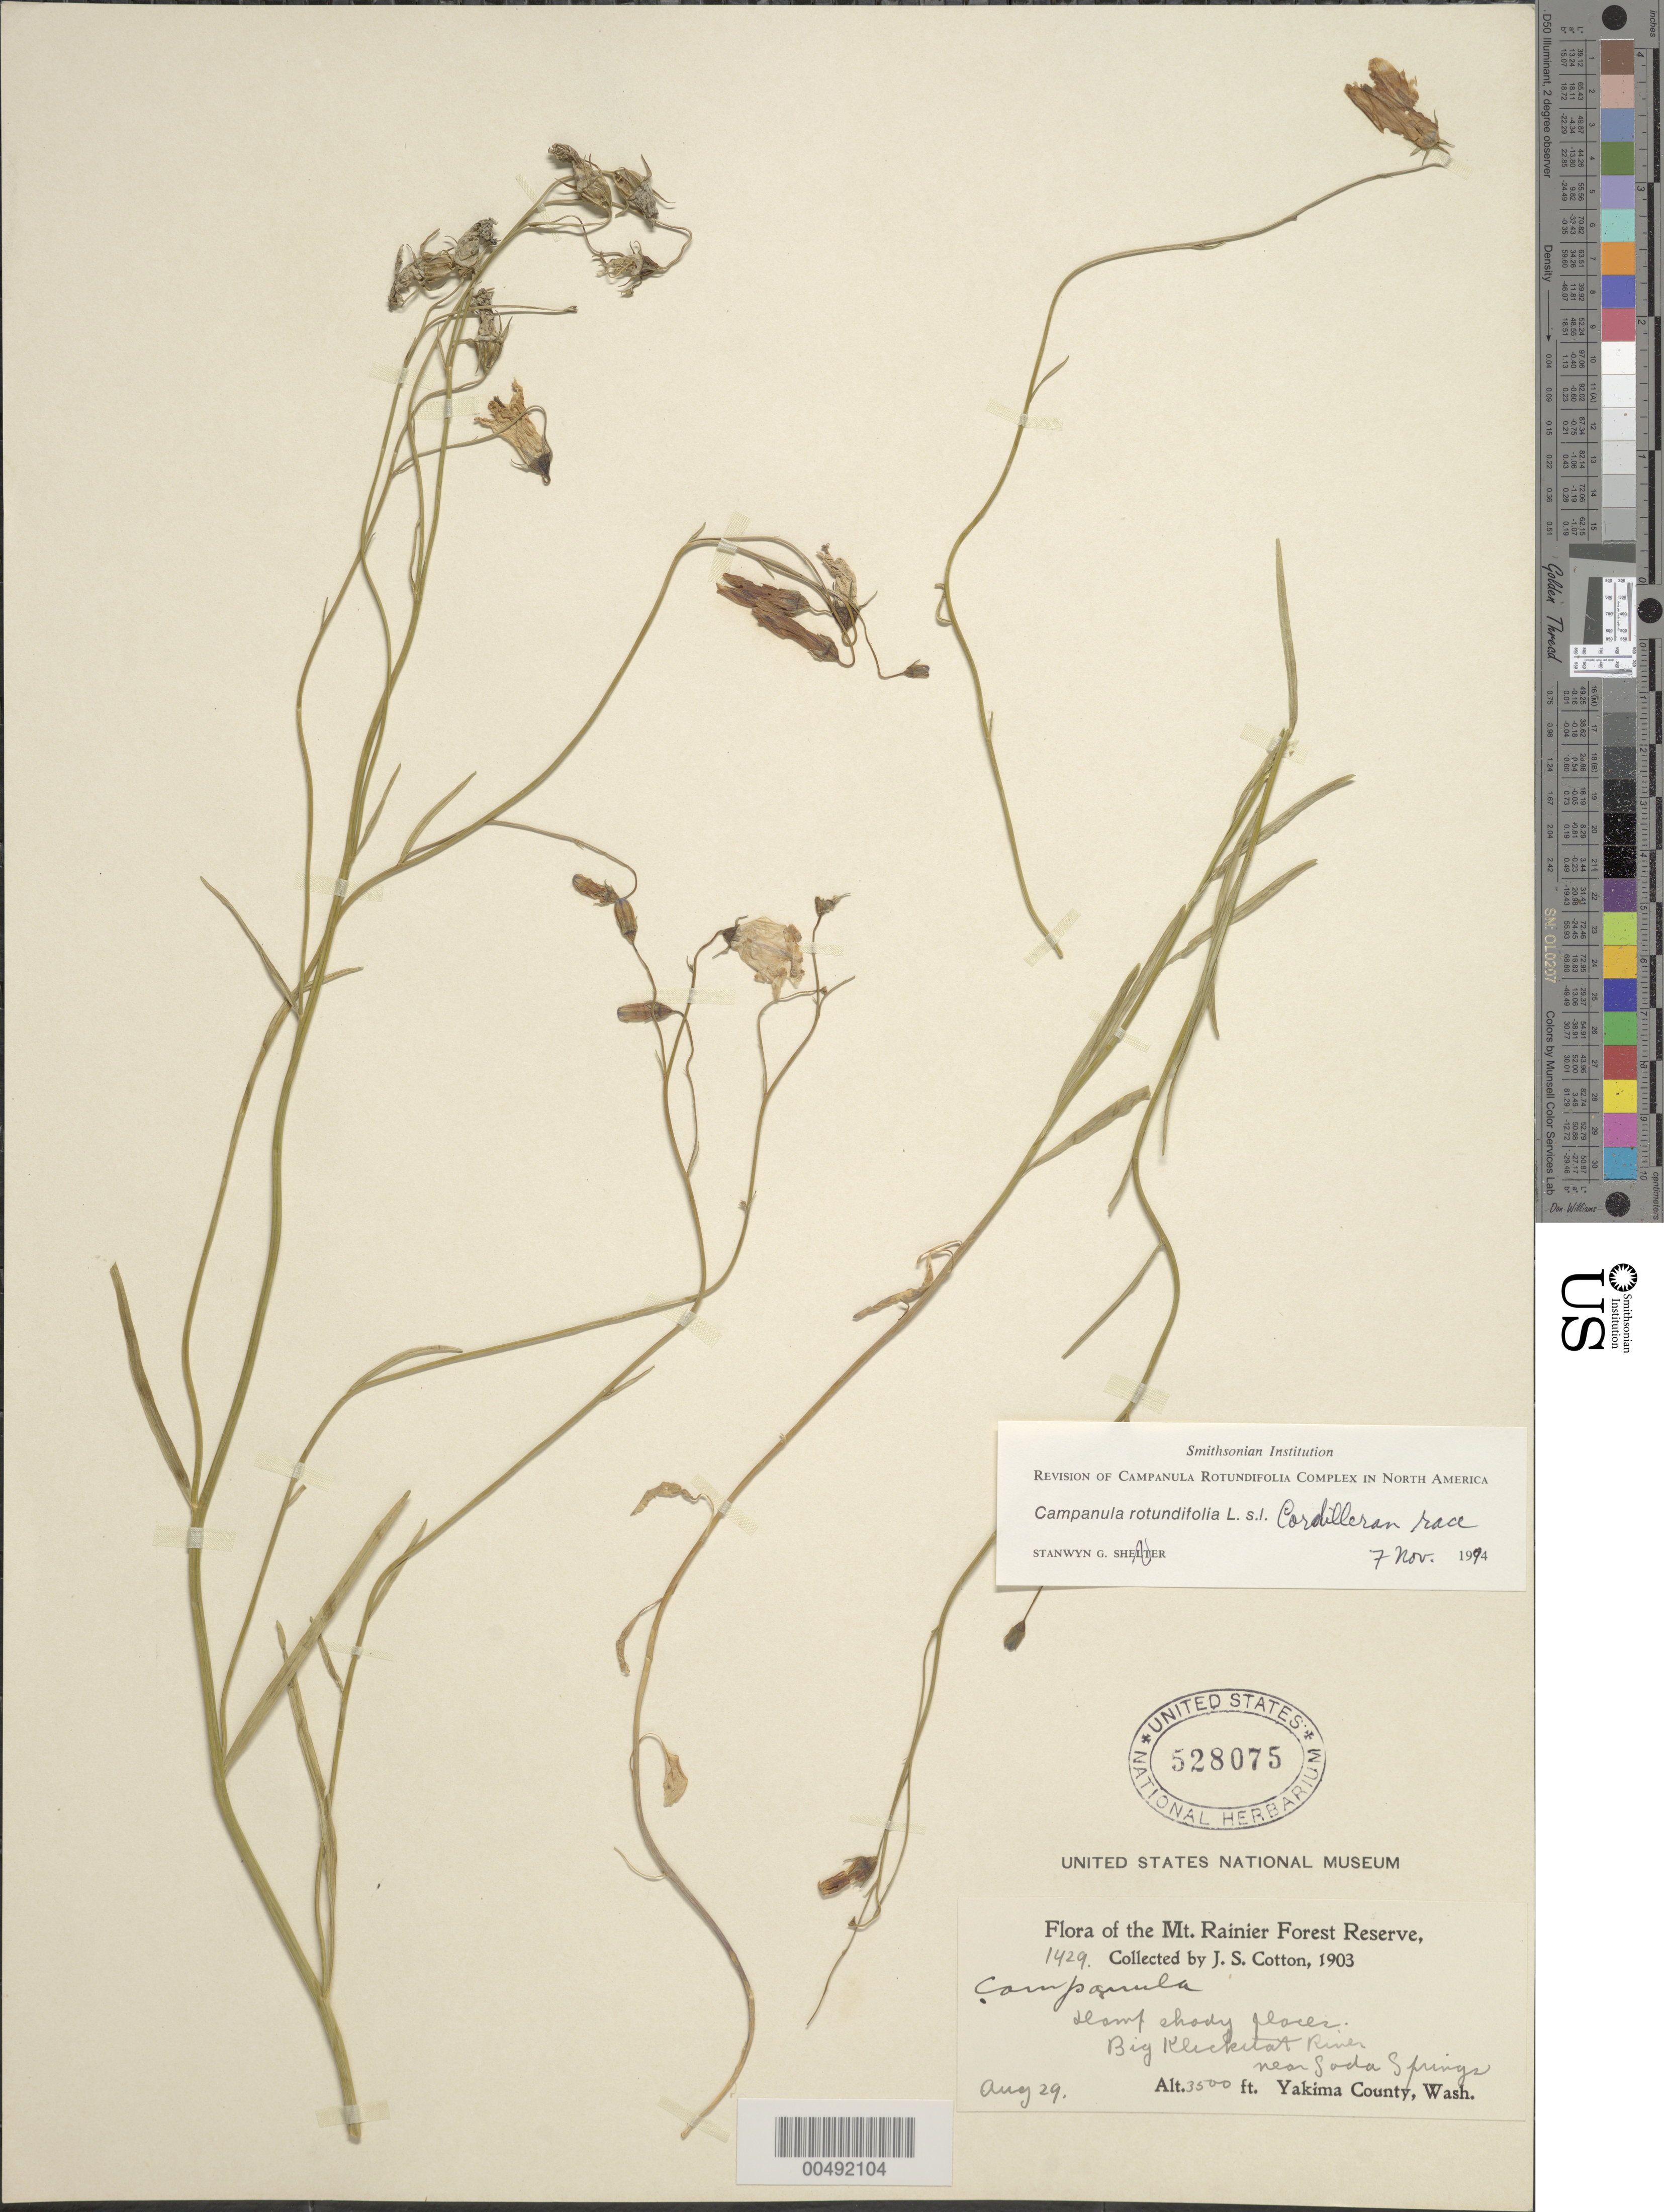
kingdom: Plantae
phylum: Tracheophyta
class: Magnoliopsida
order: Asterales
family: Campanulaceae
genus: Campanula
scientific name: Campanula rotundifolia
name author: L.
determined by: Shetler, Stanwyn G., (US), NMNH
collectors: J. S. Cotton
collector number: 1429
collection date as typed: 29 Aug 1903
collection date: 1903-08-29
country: United States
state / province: Washington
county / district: Yakima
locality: Mount Rainier Forest Reserve, Big Klickitat River near Soda Springs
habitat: damp shady places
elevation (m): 1067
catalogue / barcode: US 528075